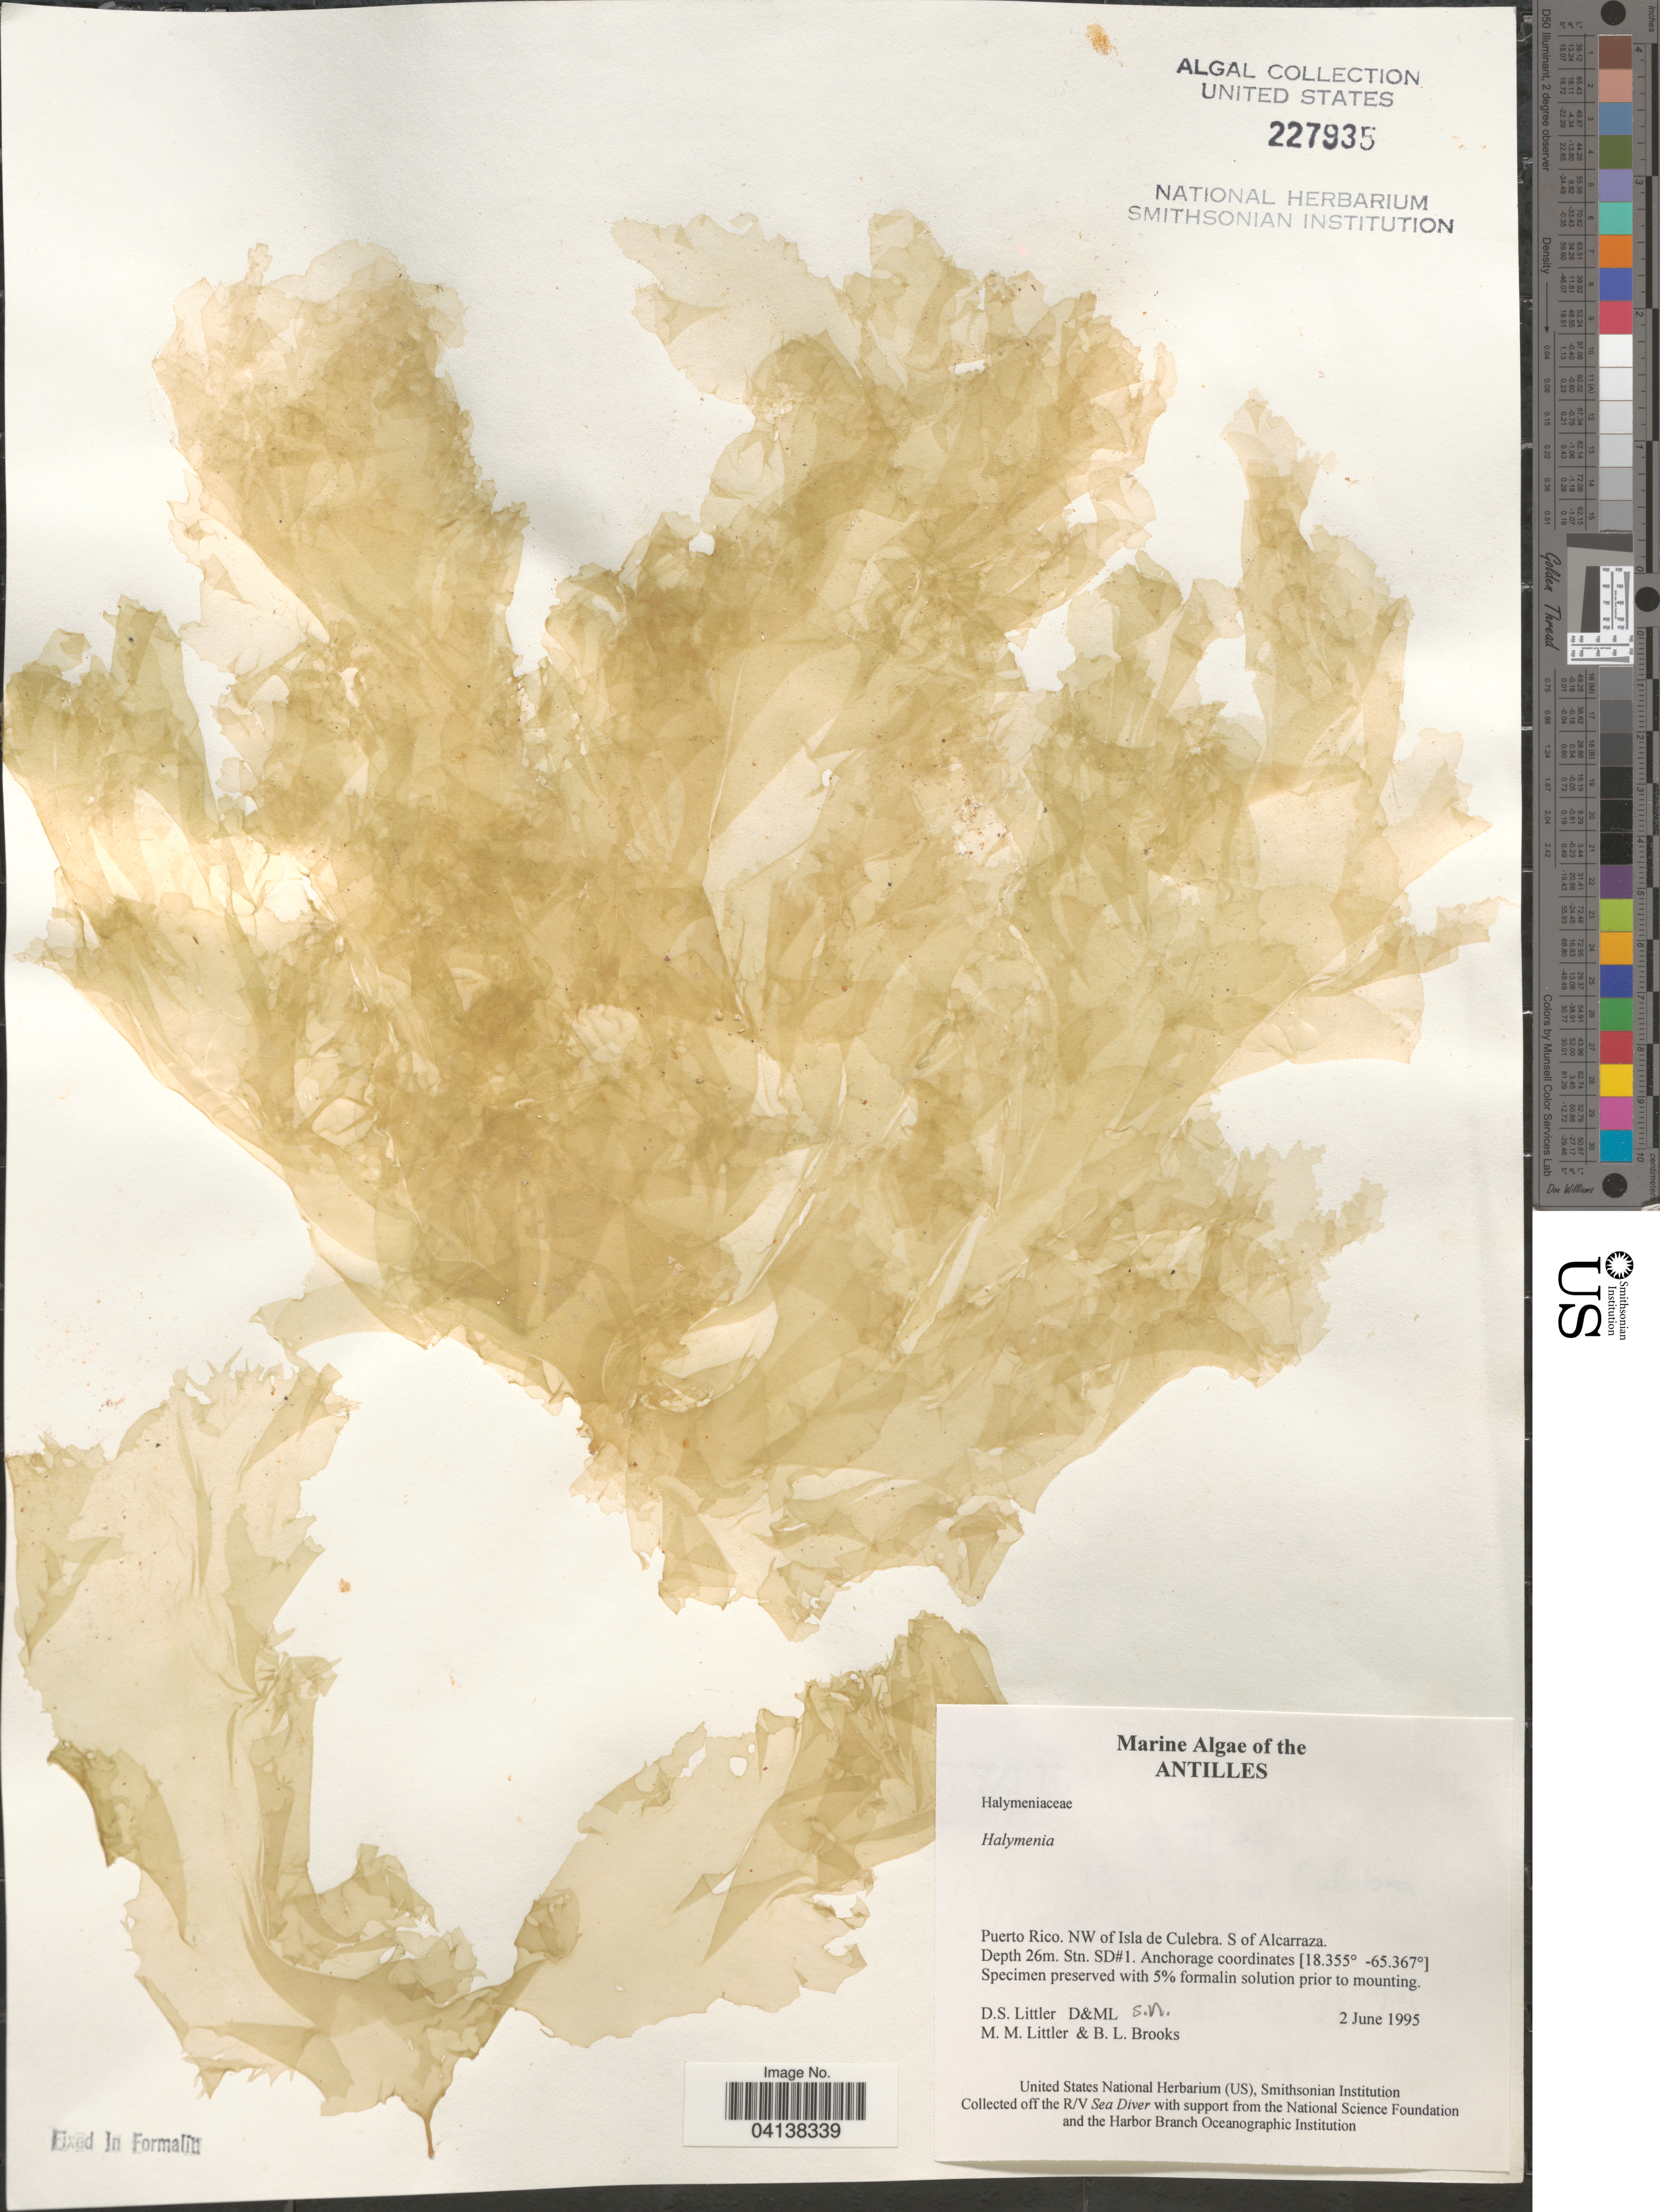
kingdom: Plantae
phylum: Rhodophyta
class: Florideophyceae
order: Halymeniales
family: Halymeniaceae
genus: Halymenia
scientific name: Halymenia sp.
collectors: D. S. Littler & B. Brooks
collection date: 1995-06-02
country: Puerto Rico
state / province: Culebra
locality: Antilles. NW of Isla de Culebra. S of Alcarraza. Stn. SD#1.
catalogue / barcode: US 227935